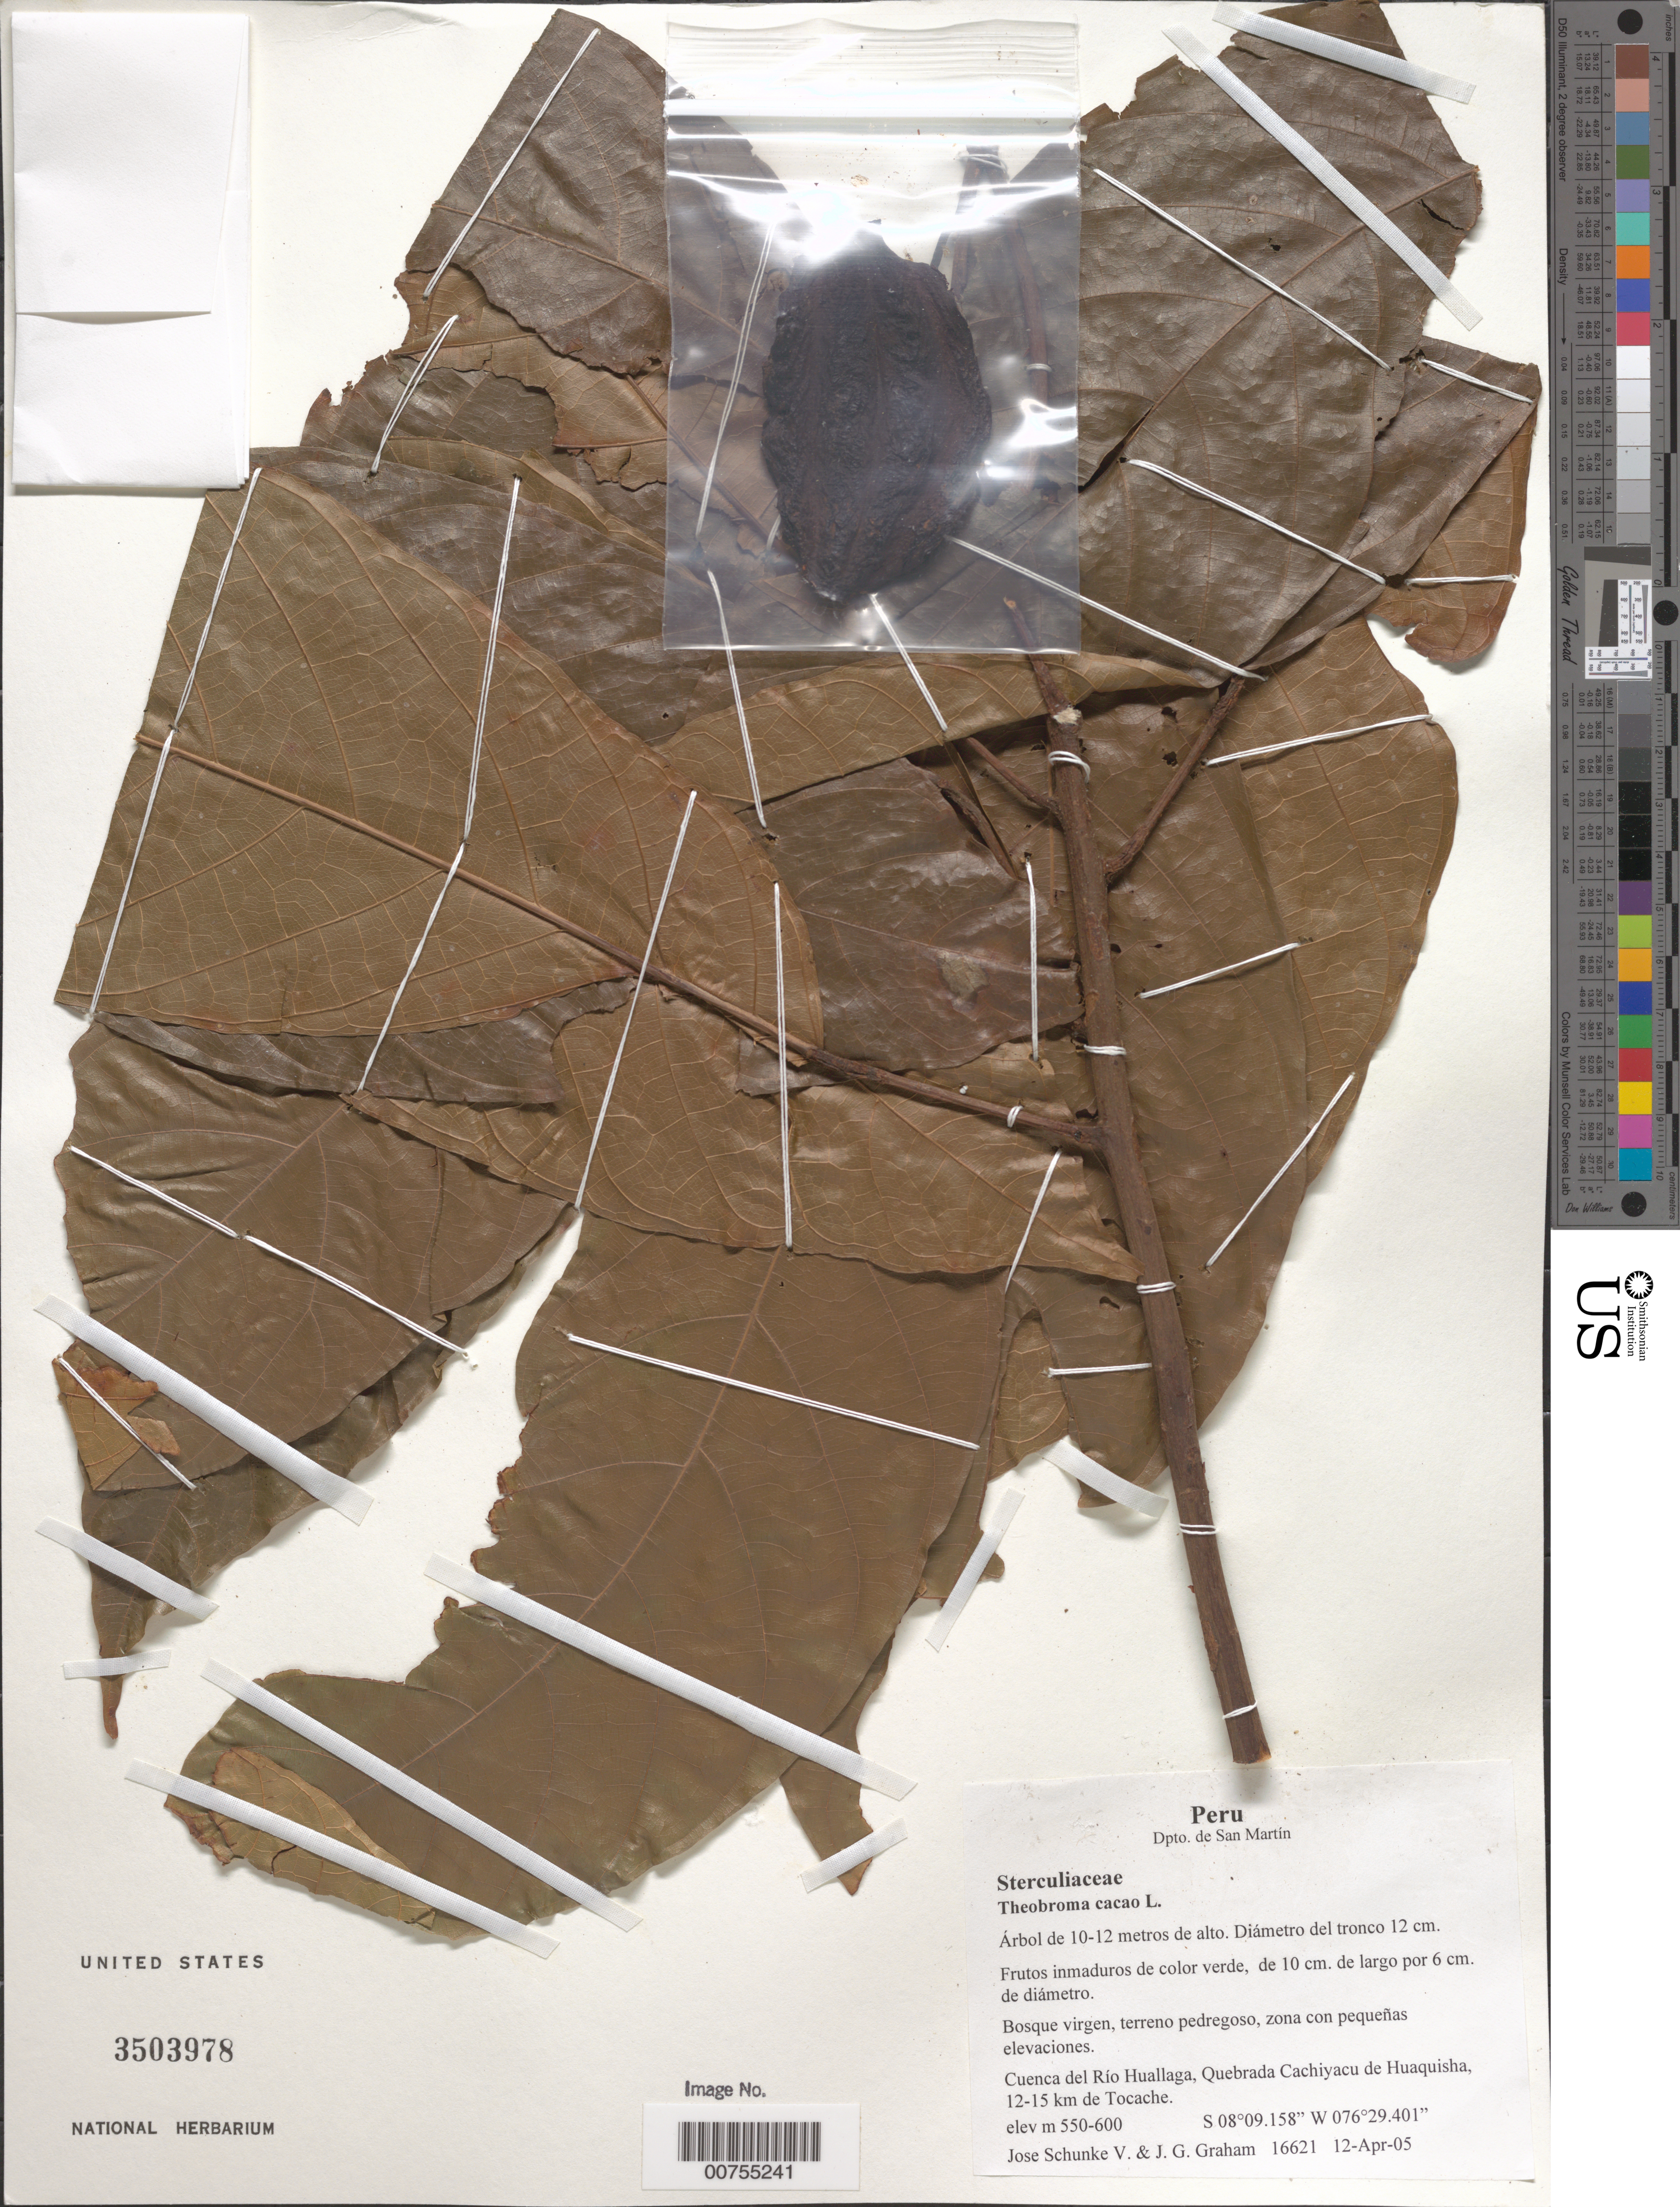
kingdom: Plantae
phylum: Tracheophyta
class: Magnoliopsida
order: Malvales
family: Malvaceae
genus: Theobroma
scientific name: Theobroma cacao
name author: L.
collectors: J. Schunke Vigo & J. Graham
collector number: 16621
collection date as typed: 12 Apr 2005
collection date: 2005-04-12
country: Peru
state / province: San Martín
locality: Cuenca del Río Huallaga, Quebrada Cachiyacu de Huaquisha, 12-15 km de Tocache.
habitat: Bosque virgen, terreno pedregoso, zona con pequeñas elevaciones.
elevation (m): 550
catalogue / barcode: US 3503978